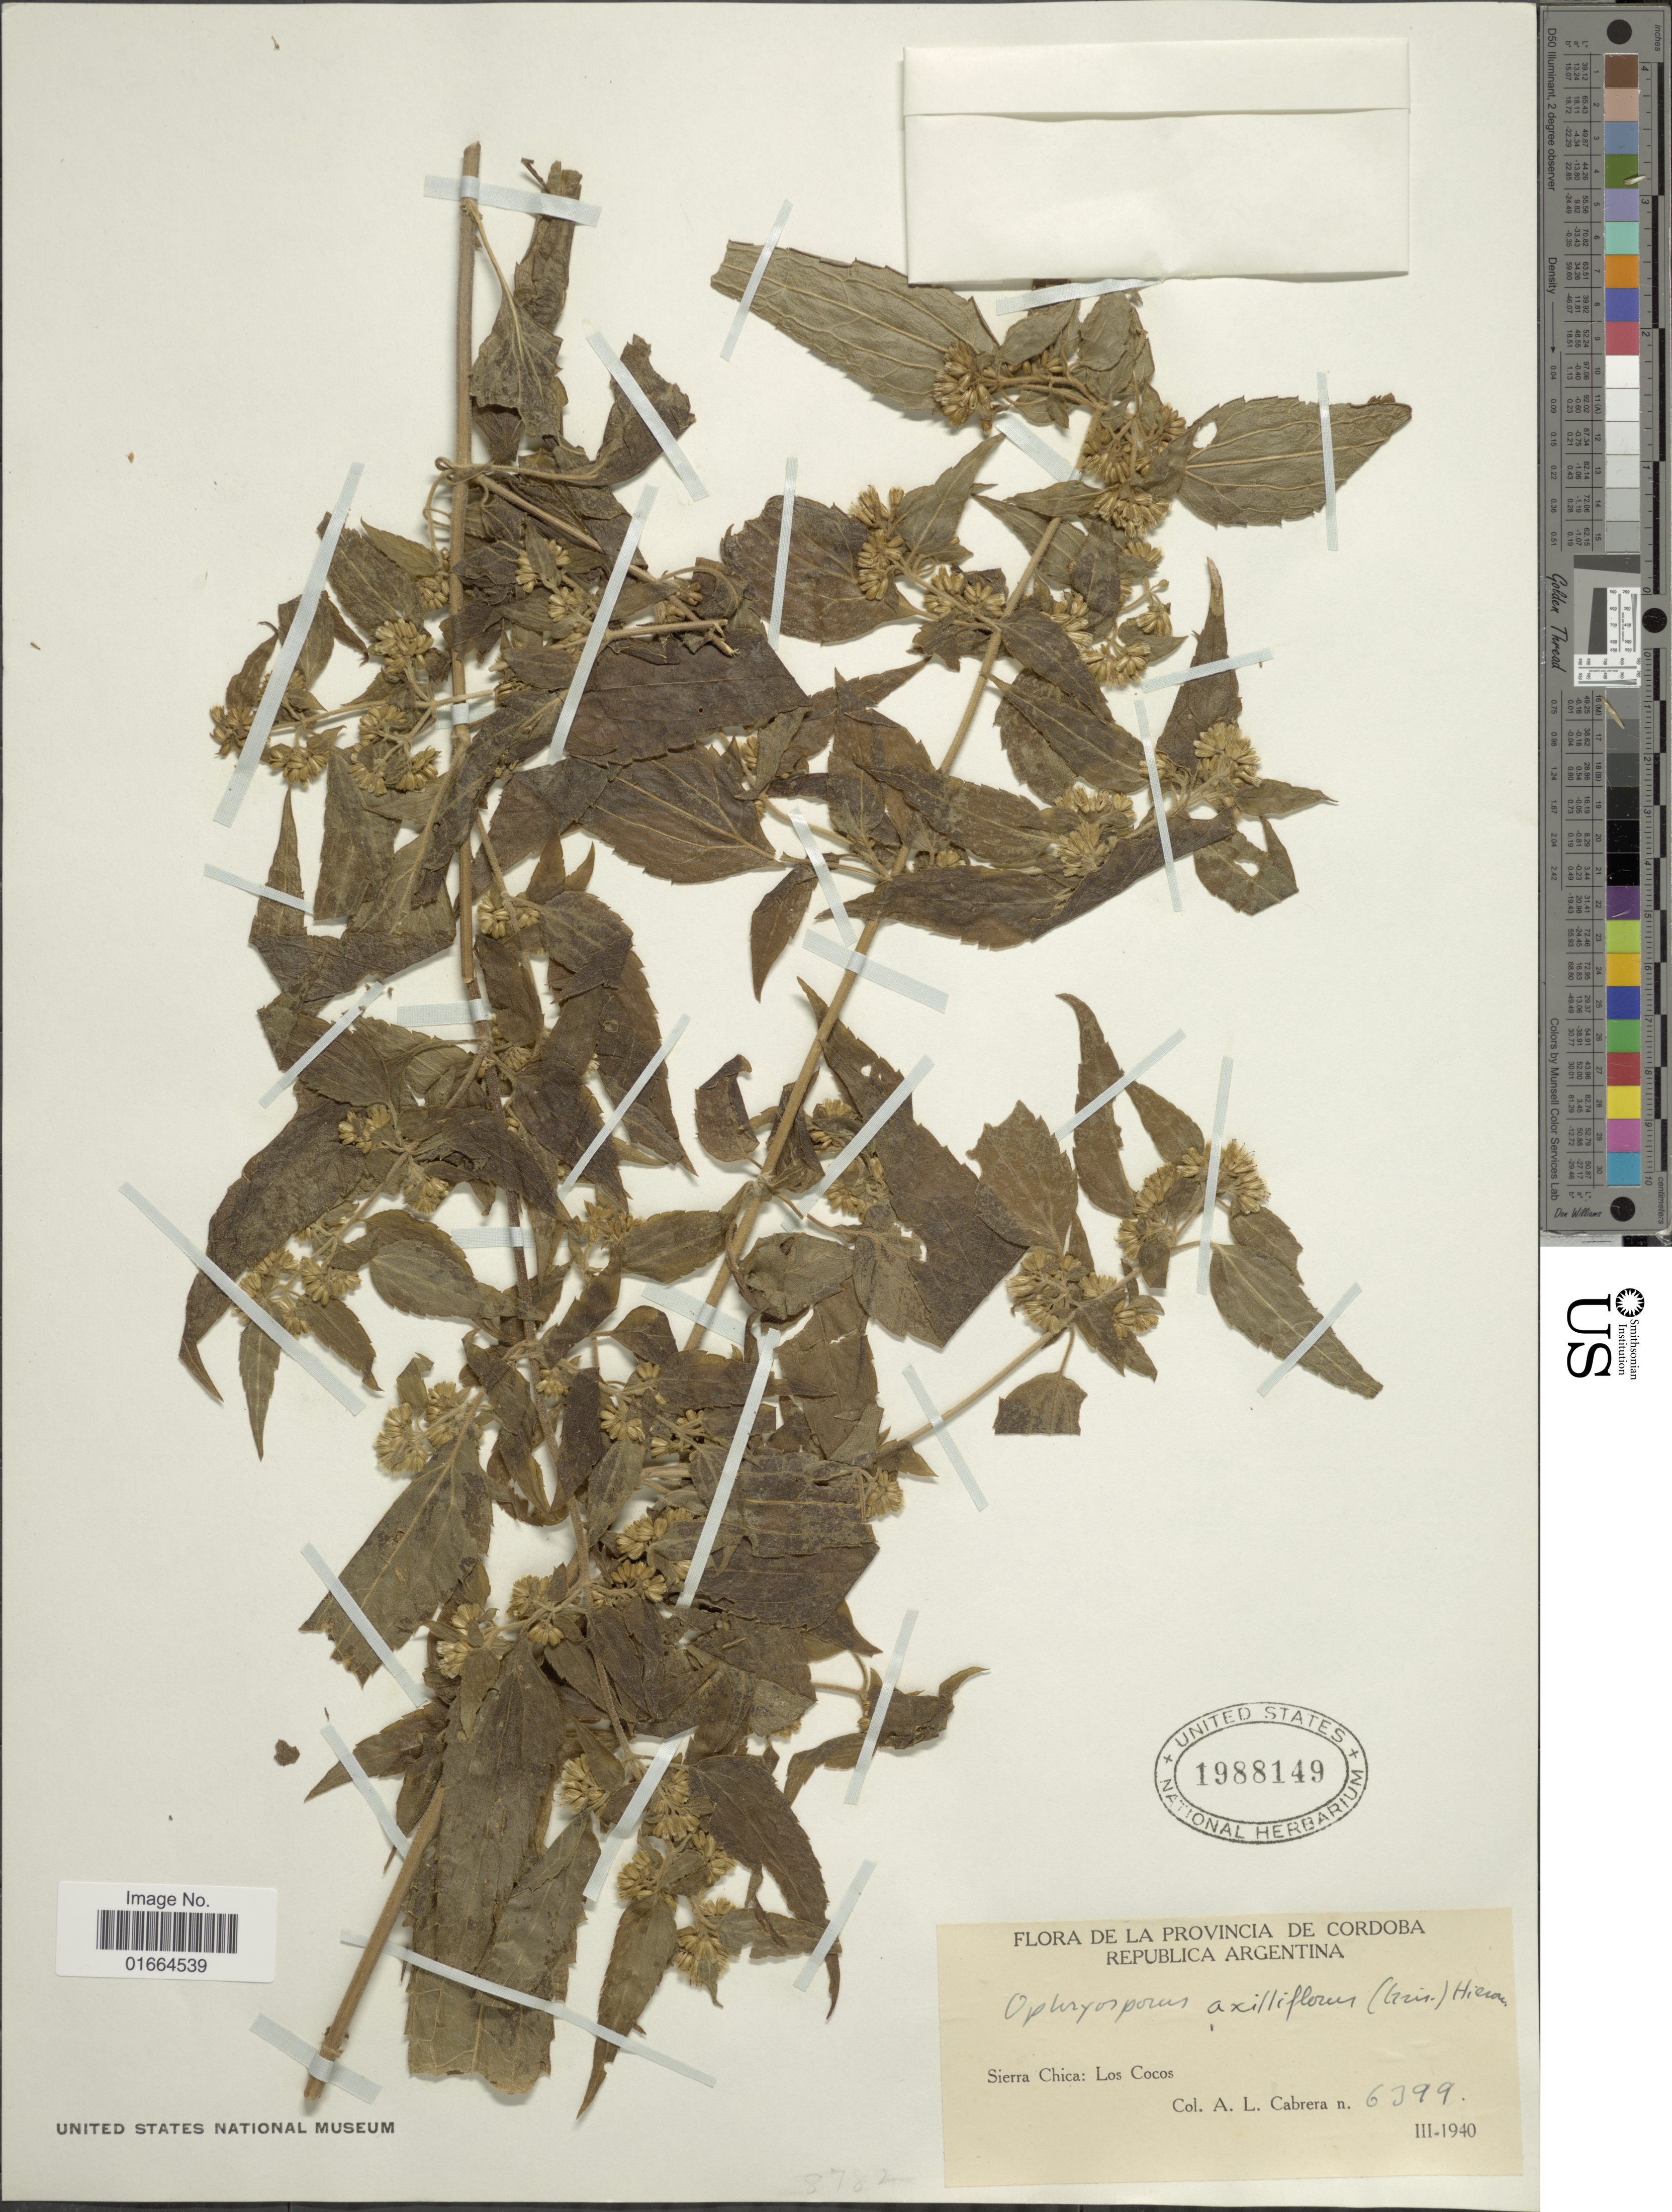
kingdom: Plantae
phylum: Tracheophyta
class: Magnoliopsida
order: Asterales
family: Asteraceae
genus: Ophryosporus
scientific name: Ophryosporus axilliflorus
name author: (Griseb.) Hieron.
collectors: A. L. Cabrera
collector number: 6399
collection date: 1940-03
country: Argentina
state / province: Cordoba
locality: De La Provincia De Cordoba, Sierra Chica: Los Cocos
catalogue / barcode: US 1988149